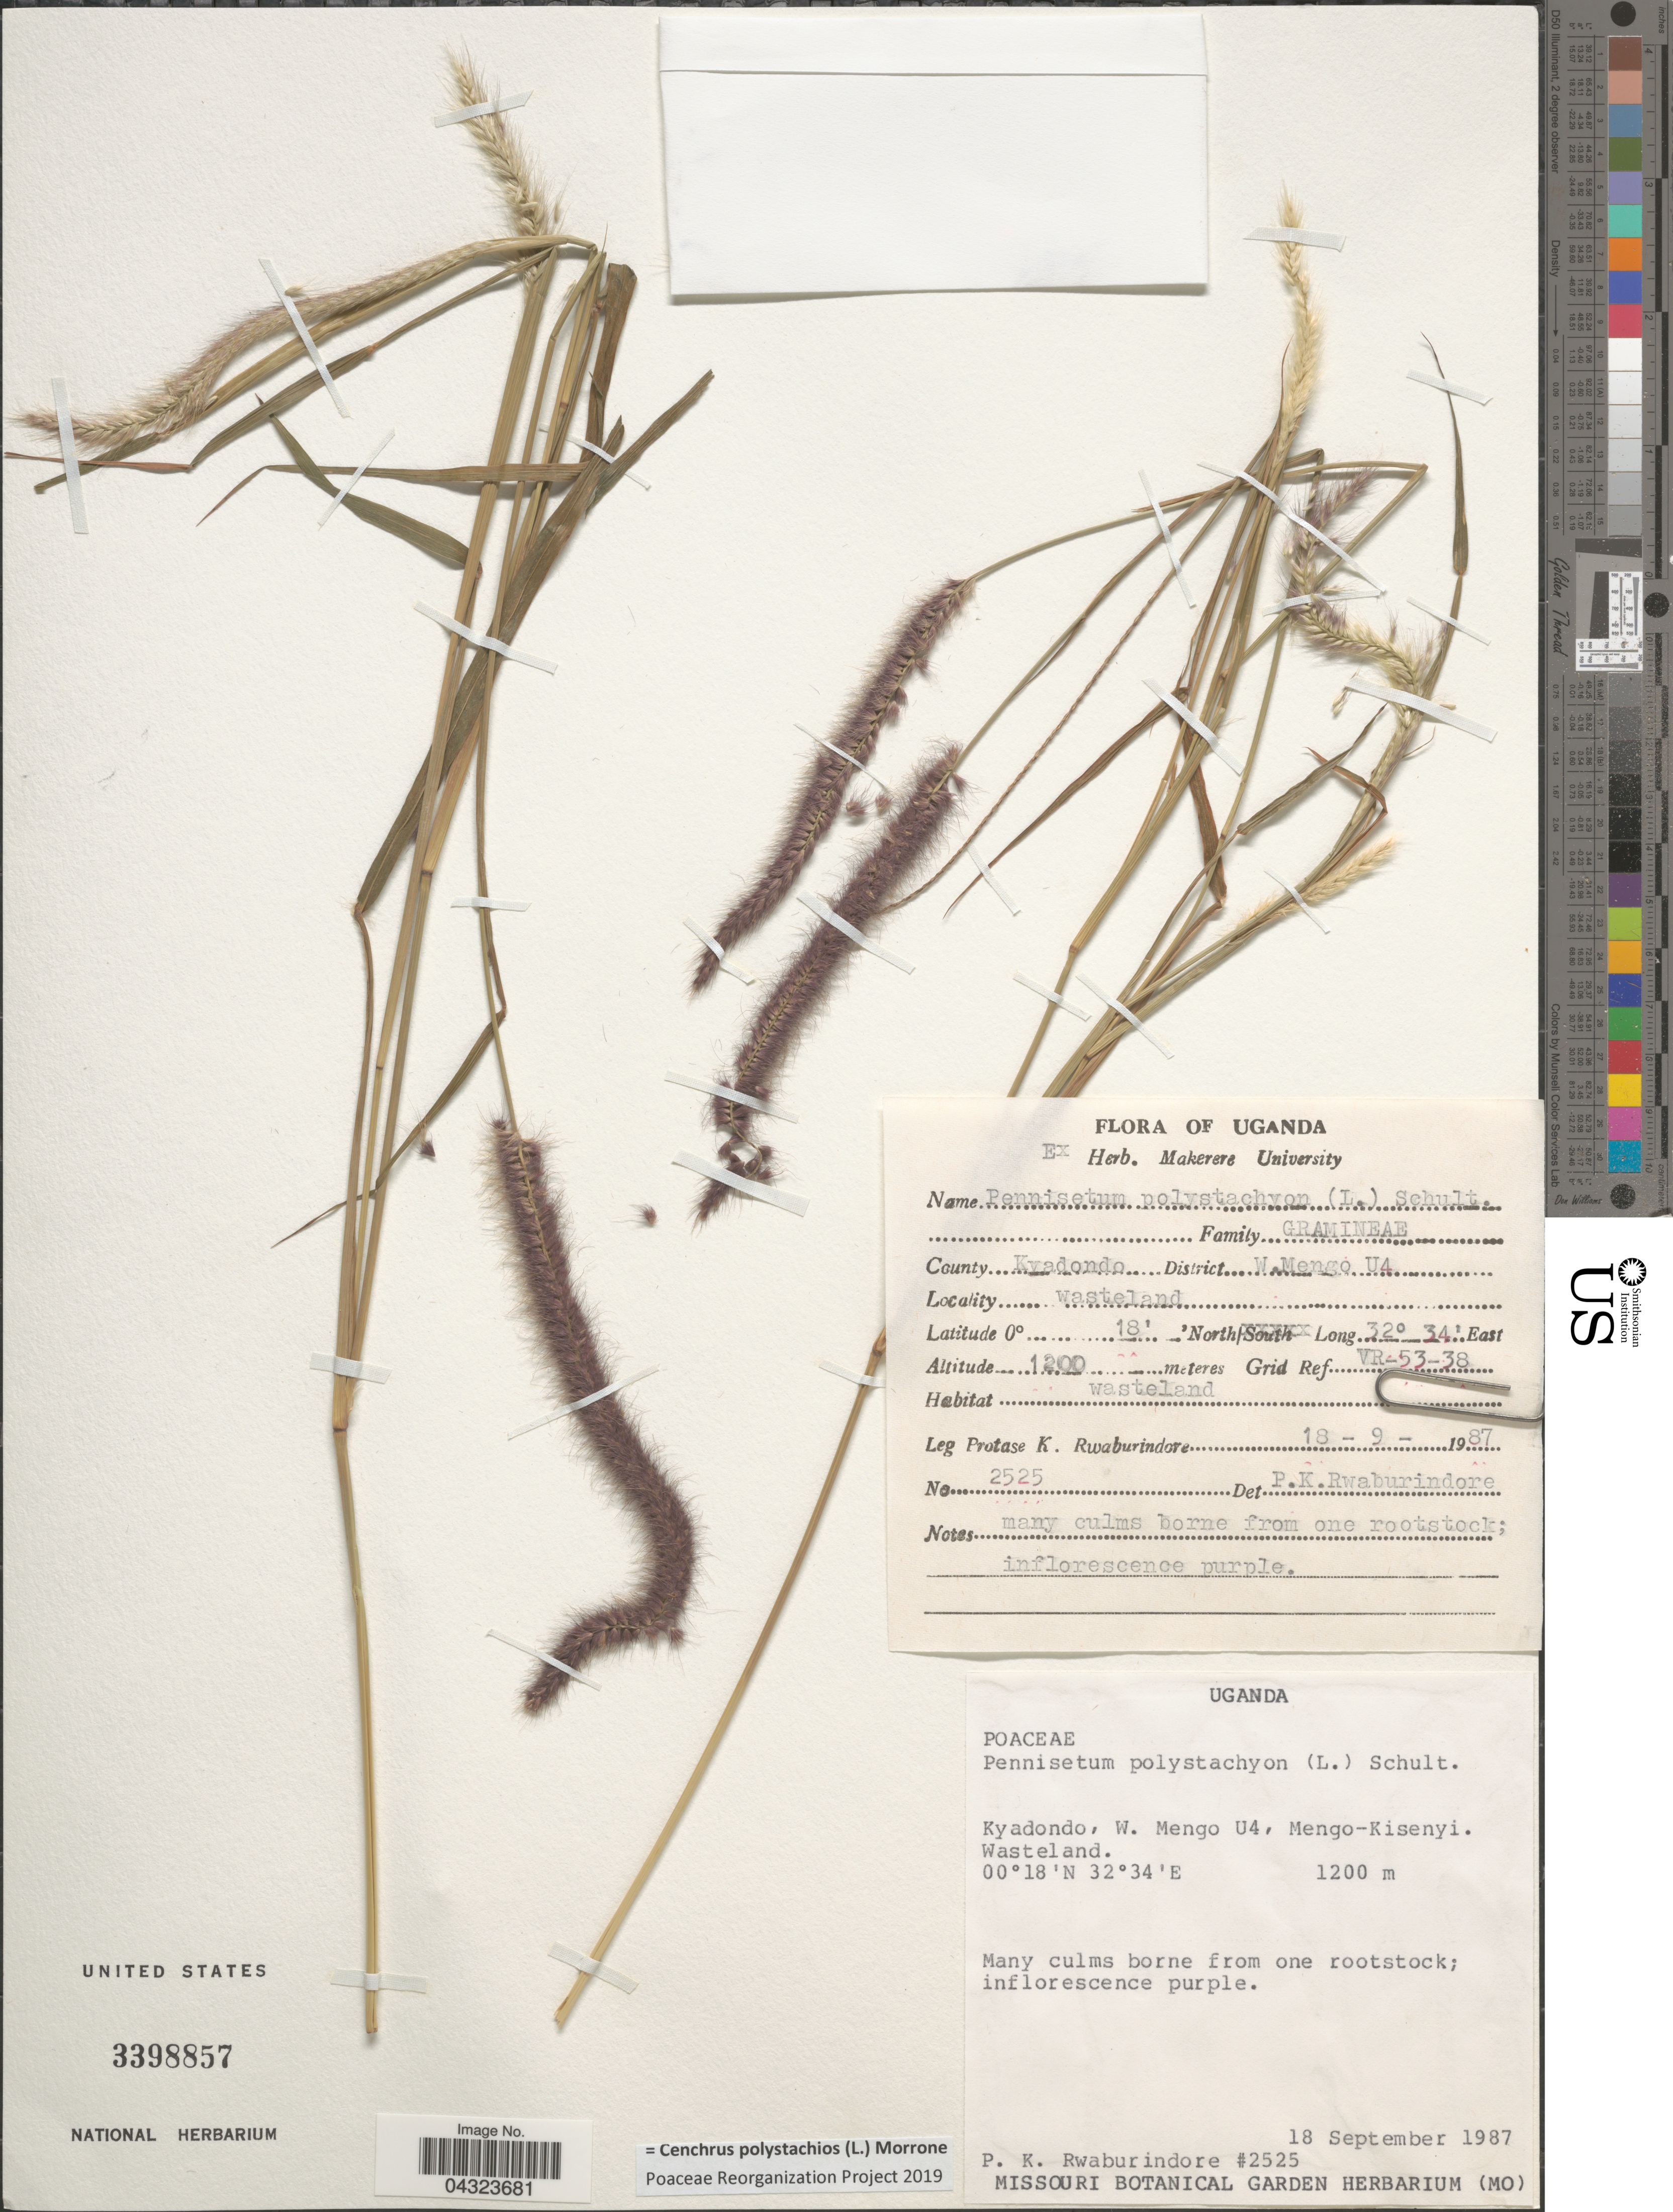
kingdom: Plantae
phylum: Tracheophyta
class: Liliopsida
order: Poales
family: Poaceae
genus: Cenchrus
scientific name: Cenchrus polystachios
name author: (L.) Morrone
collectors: P. Rwaburindore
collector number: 2525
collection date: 1987-09-18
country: Uganda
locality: County Kyadondo. District W. Mengo U4. Mengo-Kisenyi. Grid Ref. VR-53-38.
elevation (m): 1200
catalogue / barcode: US 3398857